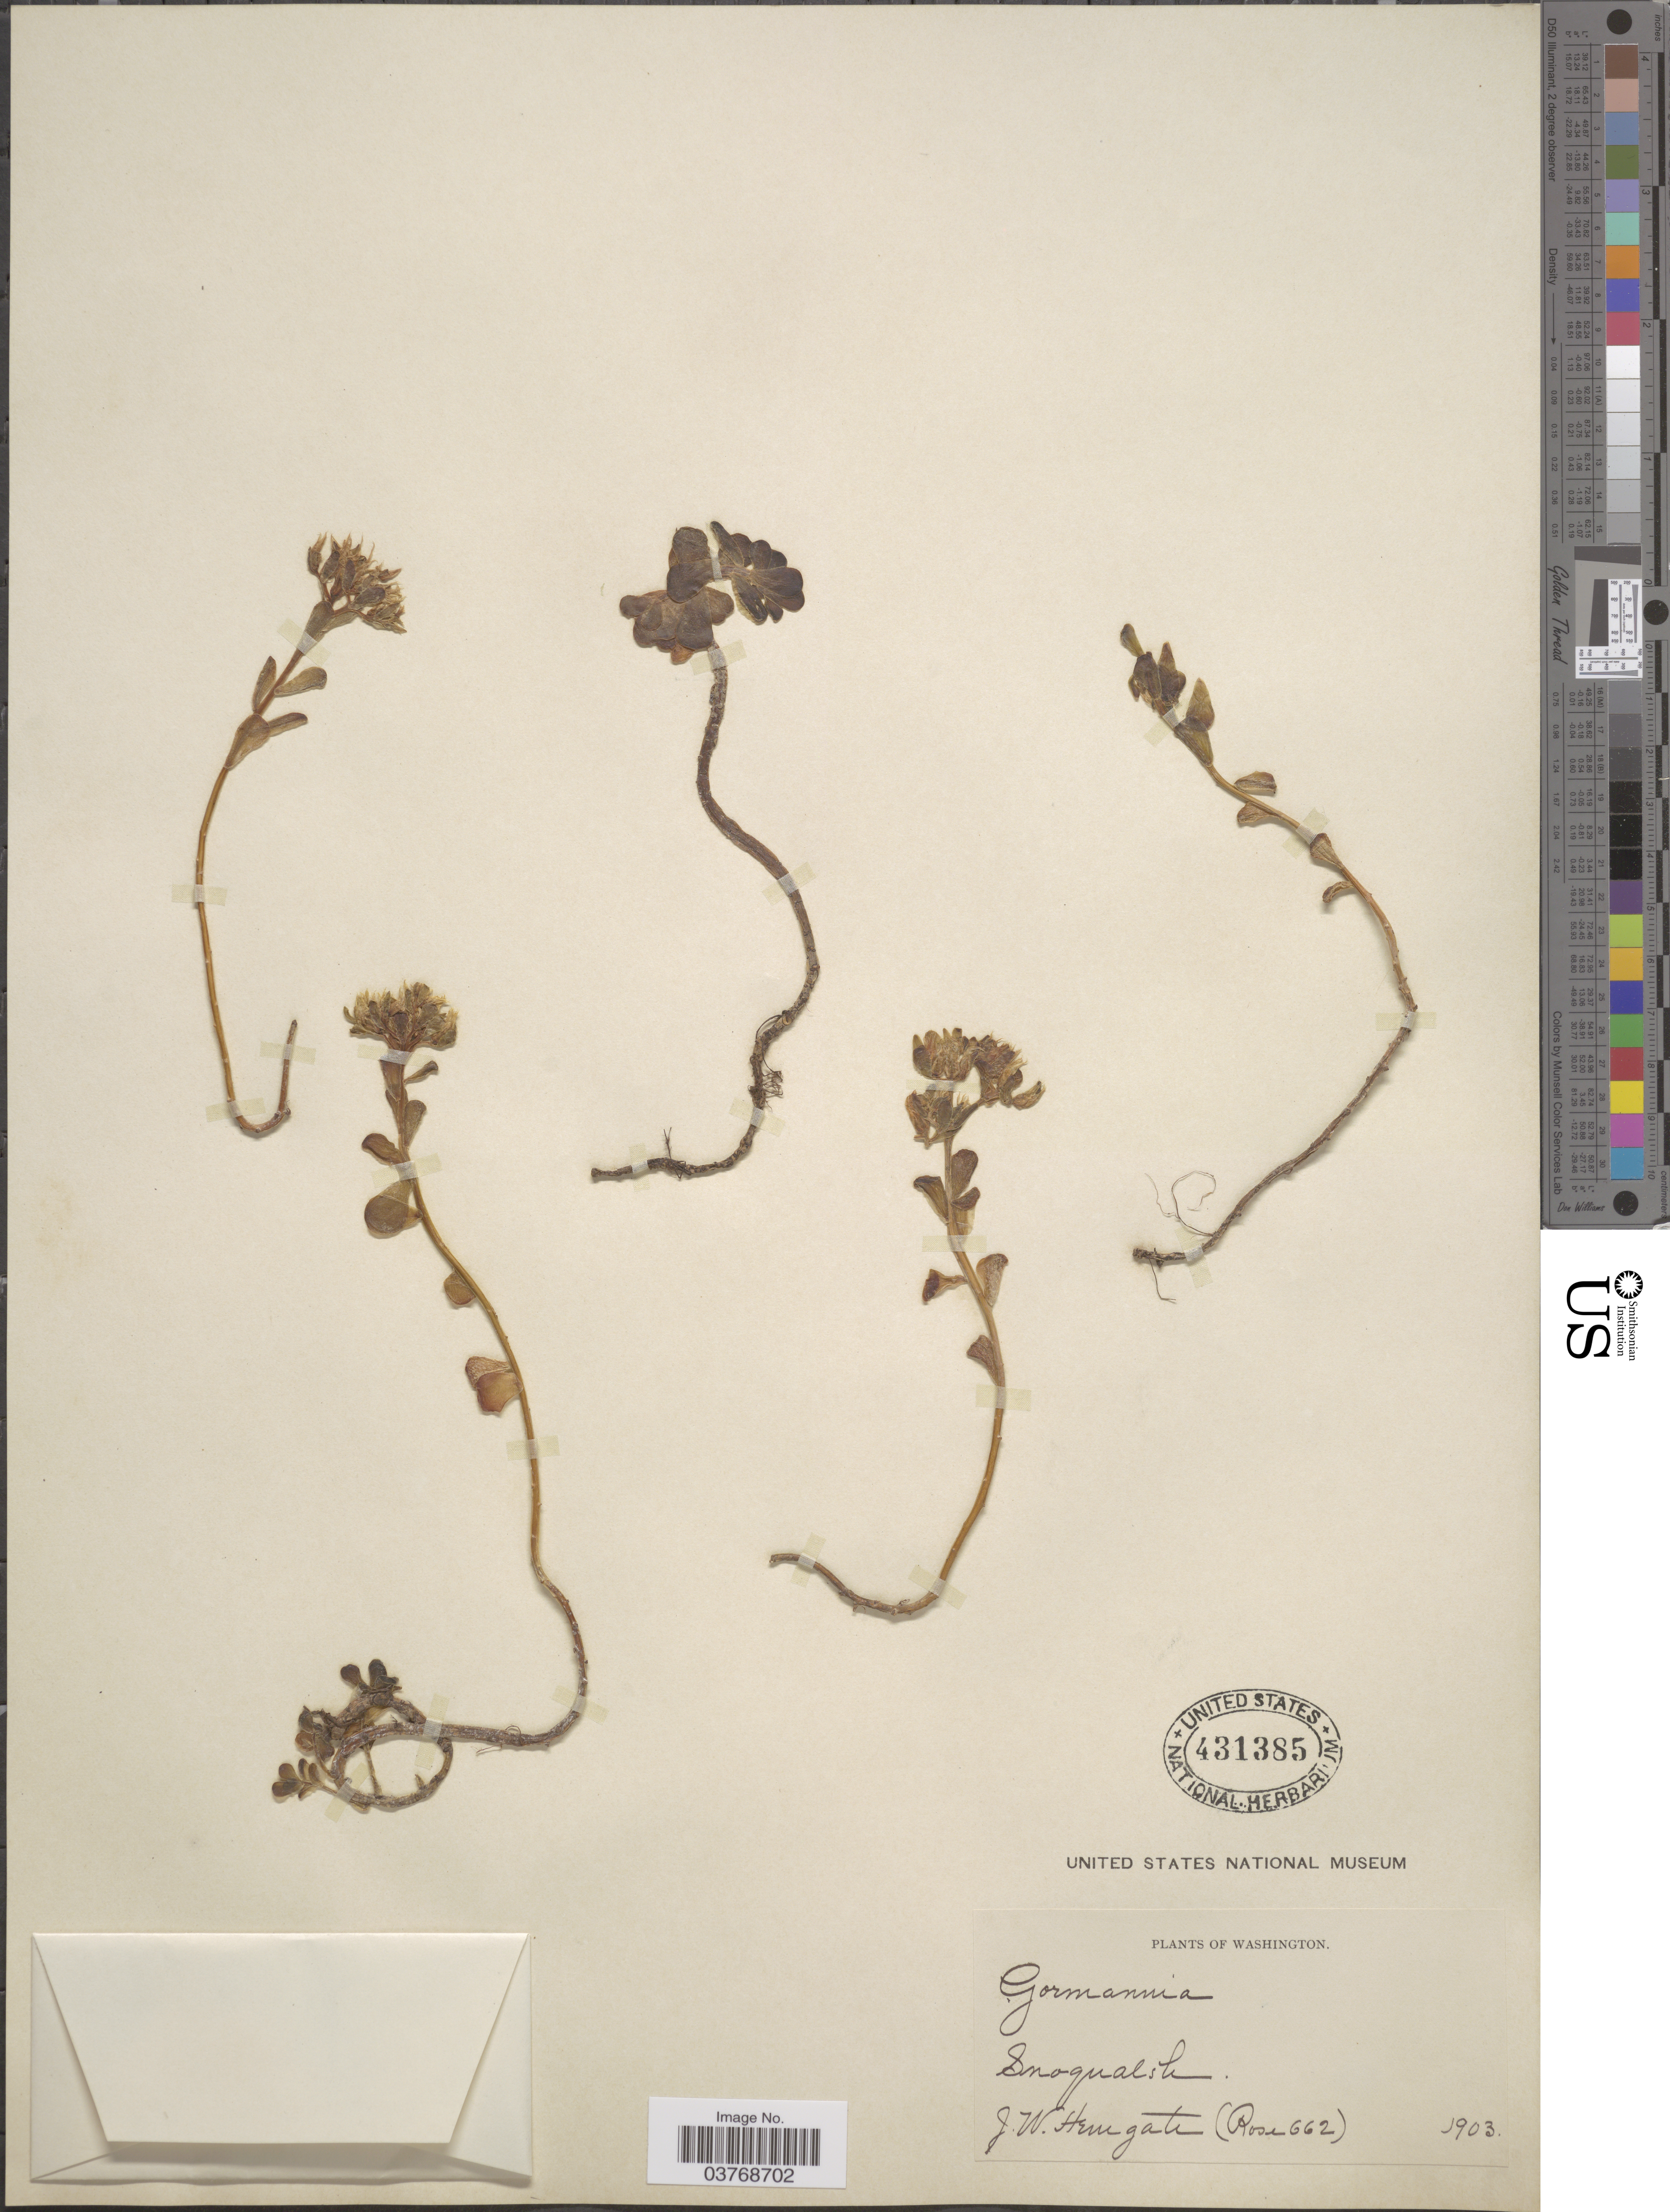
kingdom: Plantae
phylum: Tracheophyta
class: Magnoliopsida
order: Saxifragales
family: Crassulaceae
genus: Sedum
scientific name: Sedum sp.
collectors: J. Hungate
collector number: Rose662?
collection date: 1903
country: United States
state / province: Washington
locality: Snoqualsh.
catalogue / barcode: US 431385